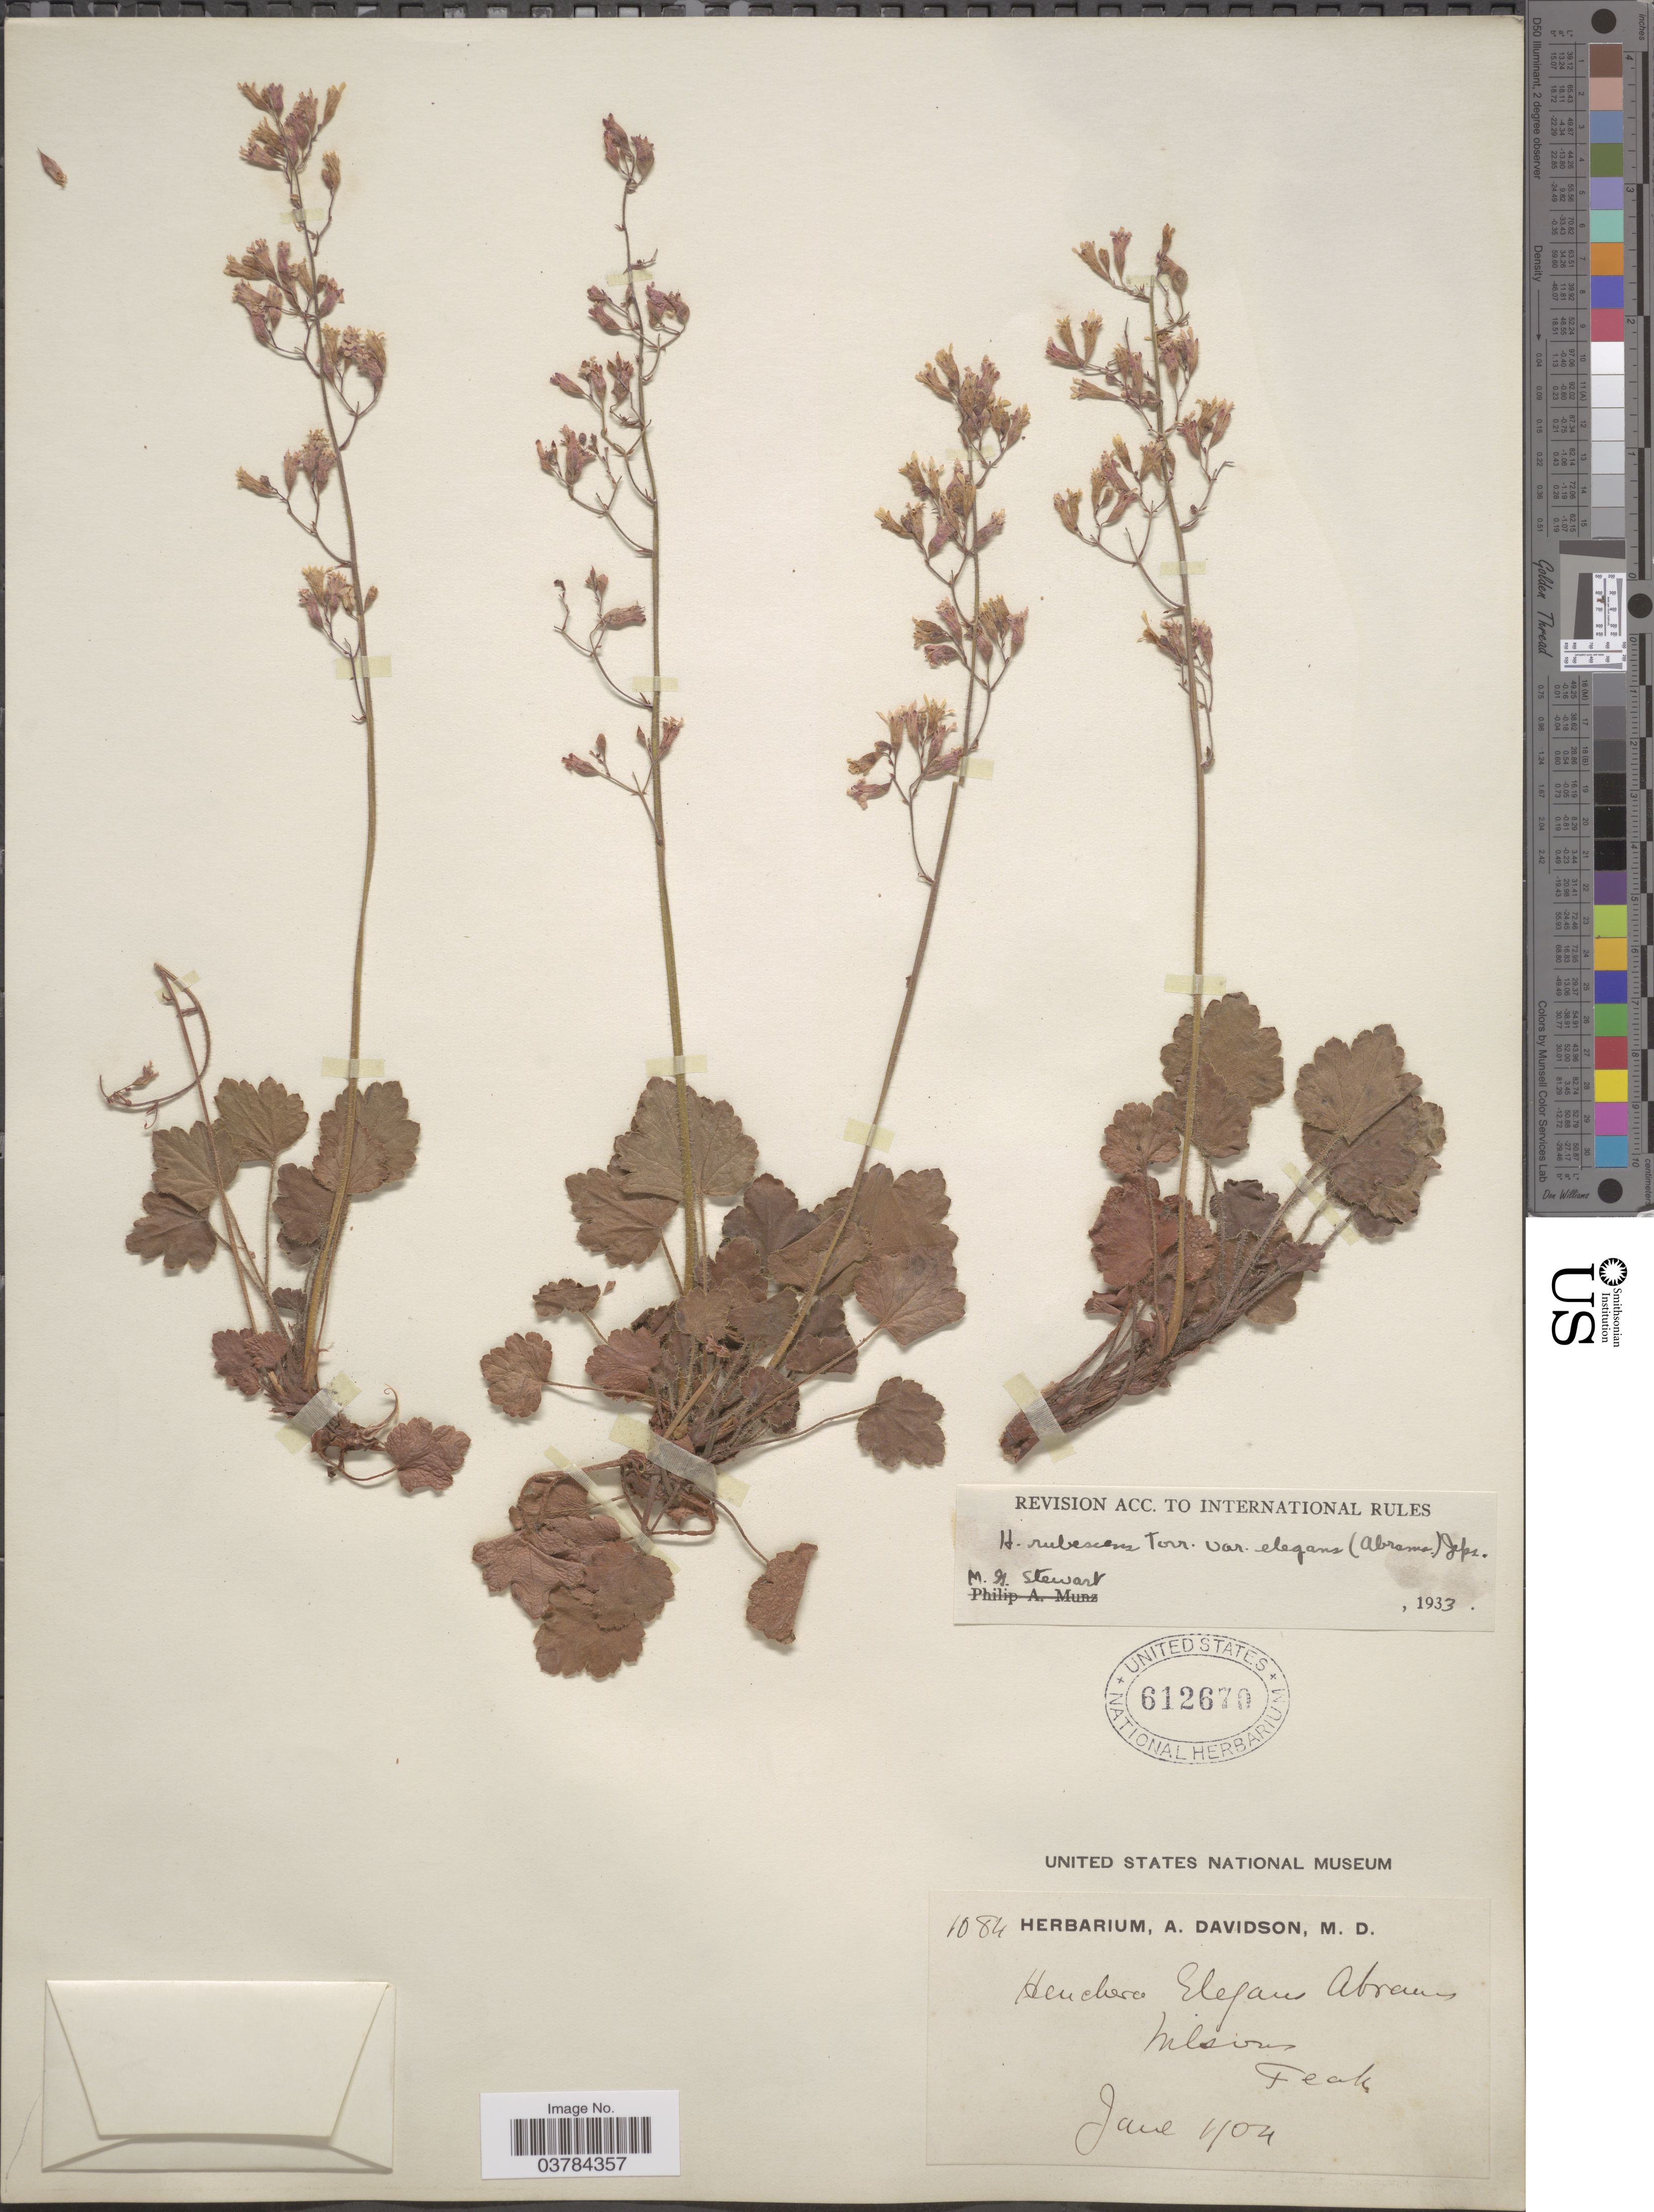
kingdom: Plantae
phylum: Tracheophyta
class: Magnoliopsida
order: Saxifragales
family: Saxifragaceae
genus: Heuchera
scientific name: Heuchera elegans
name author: Abrams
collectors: ex herb. A. Davidson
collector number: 1084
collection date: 1904-06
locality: Wilsons Peak.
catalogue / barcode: US 612670